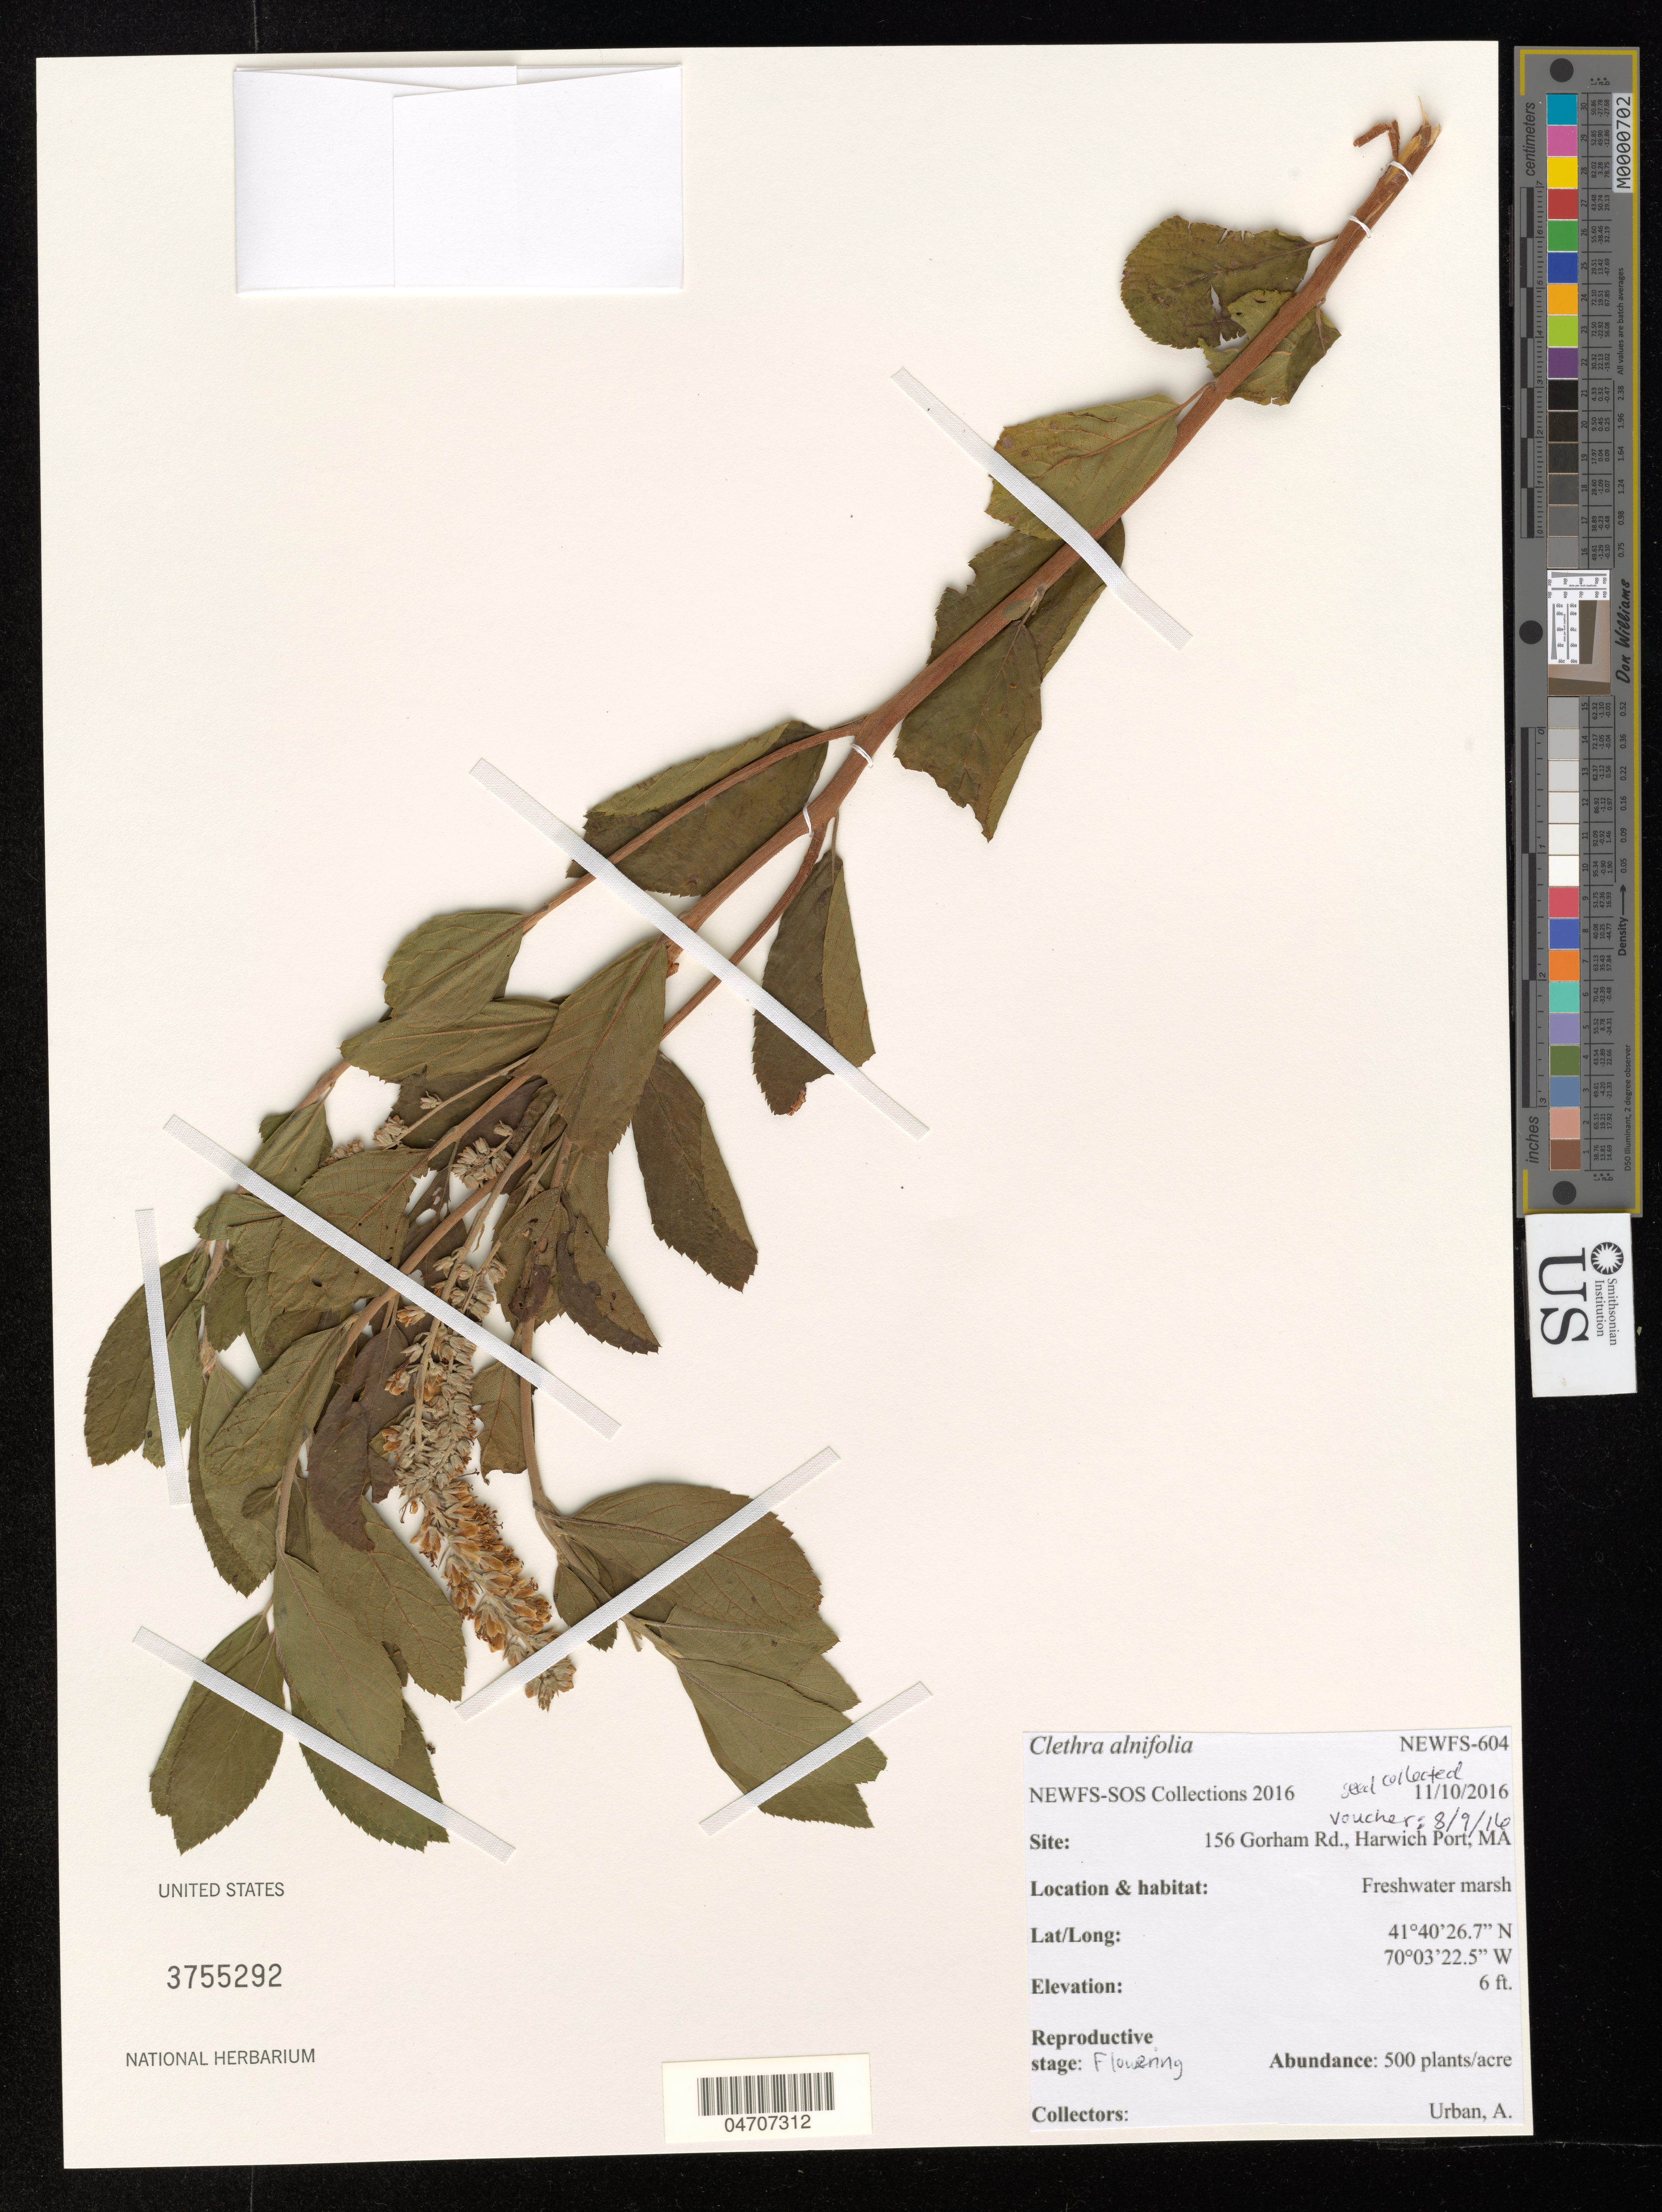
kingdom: Plantae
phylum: Tracheophyta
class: Magnoliopsida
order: Ericales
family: Clethraceae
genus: Clethra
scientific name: Clethra alnifolia sensu Blanco non L.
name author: (L.) Blanco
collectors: A. Urban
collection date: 2016-11-10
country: United States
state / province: Massachusetts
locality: Site: 156 Gorham Rd., Harwich Port, MA.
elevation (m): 2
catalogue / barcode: US 3755292